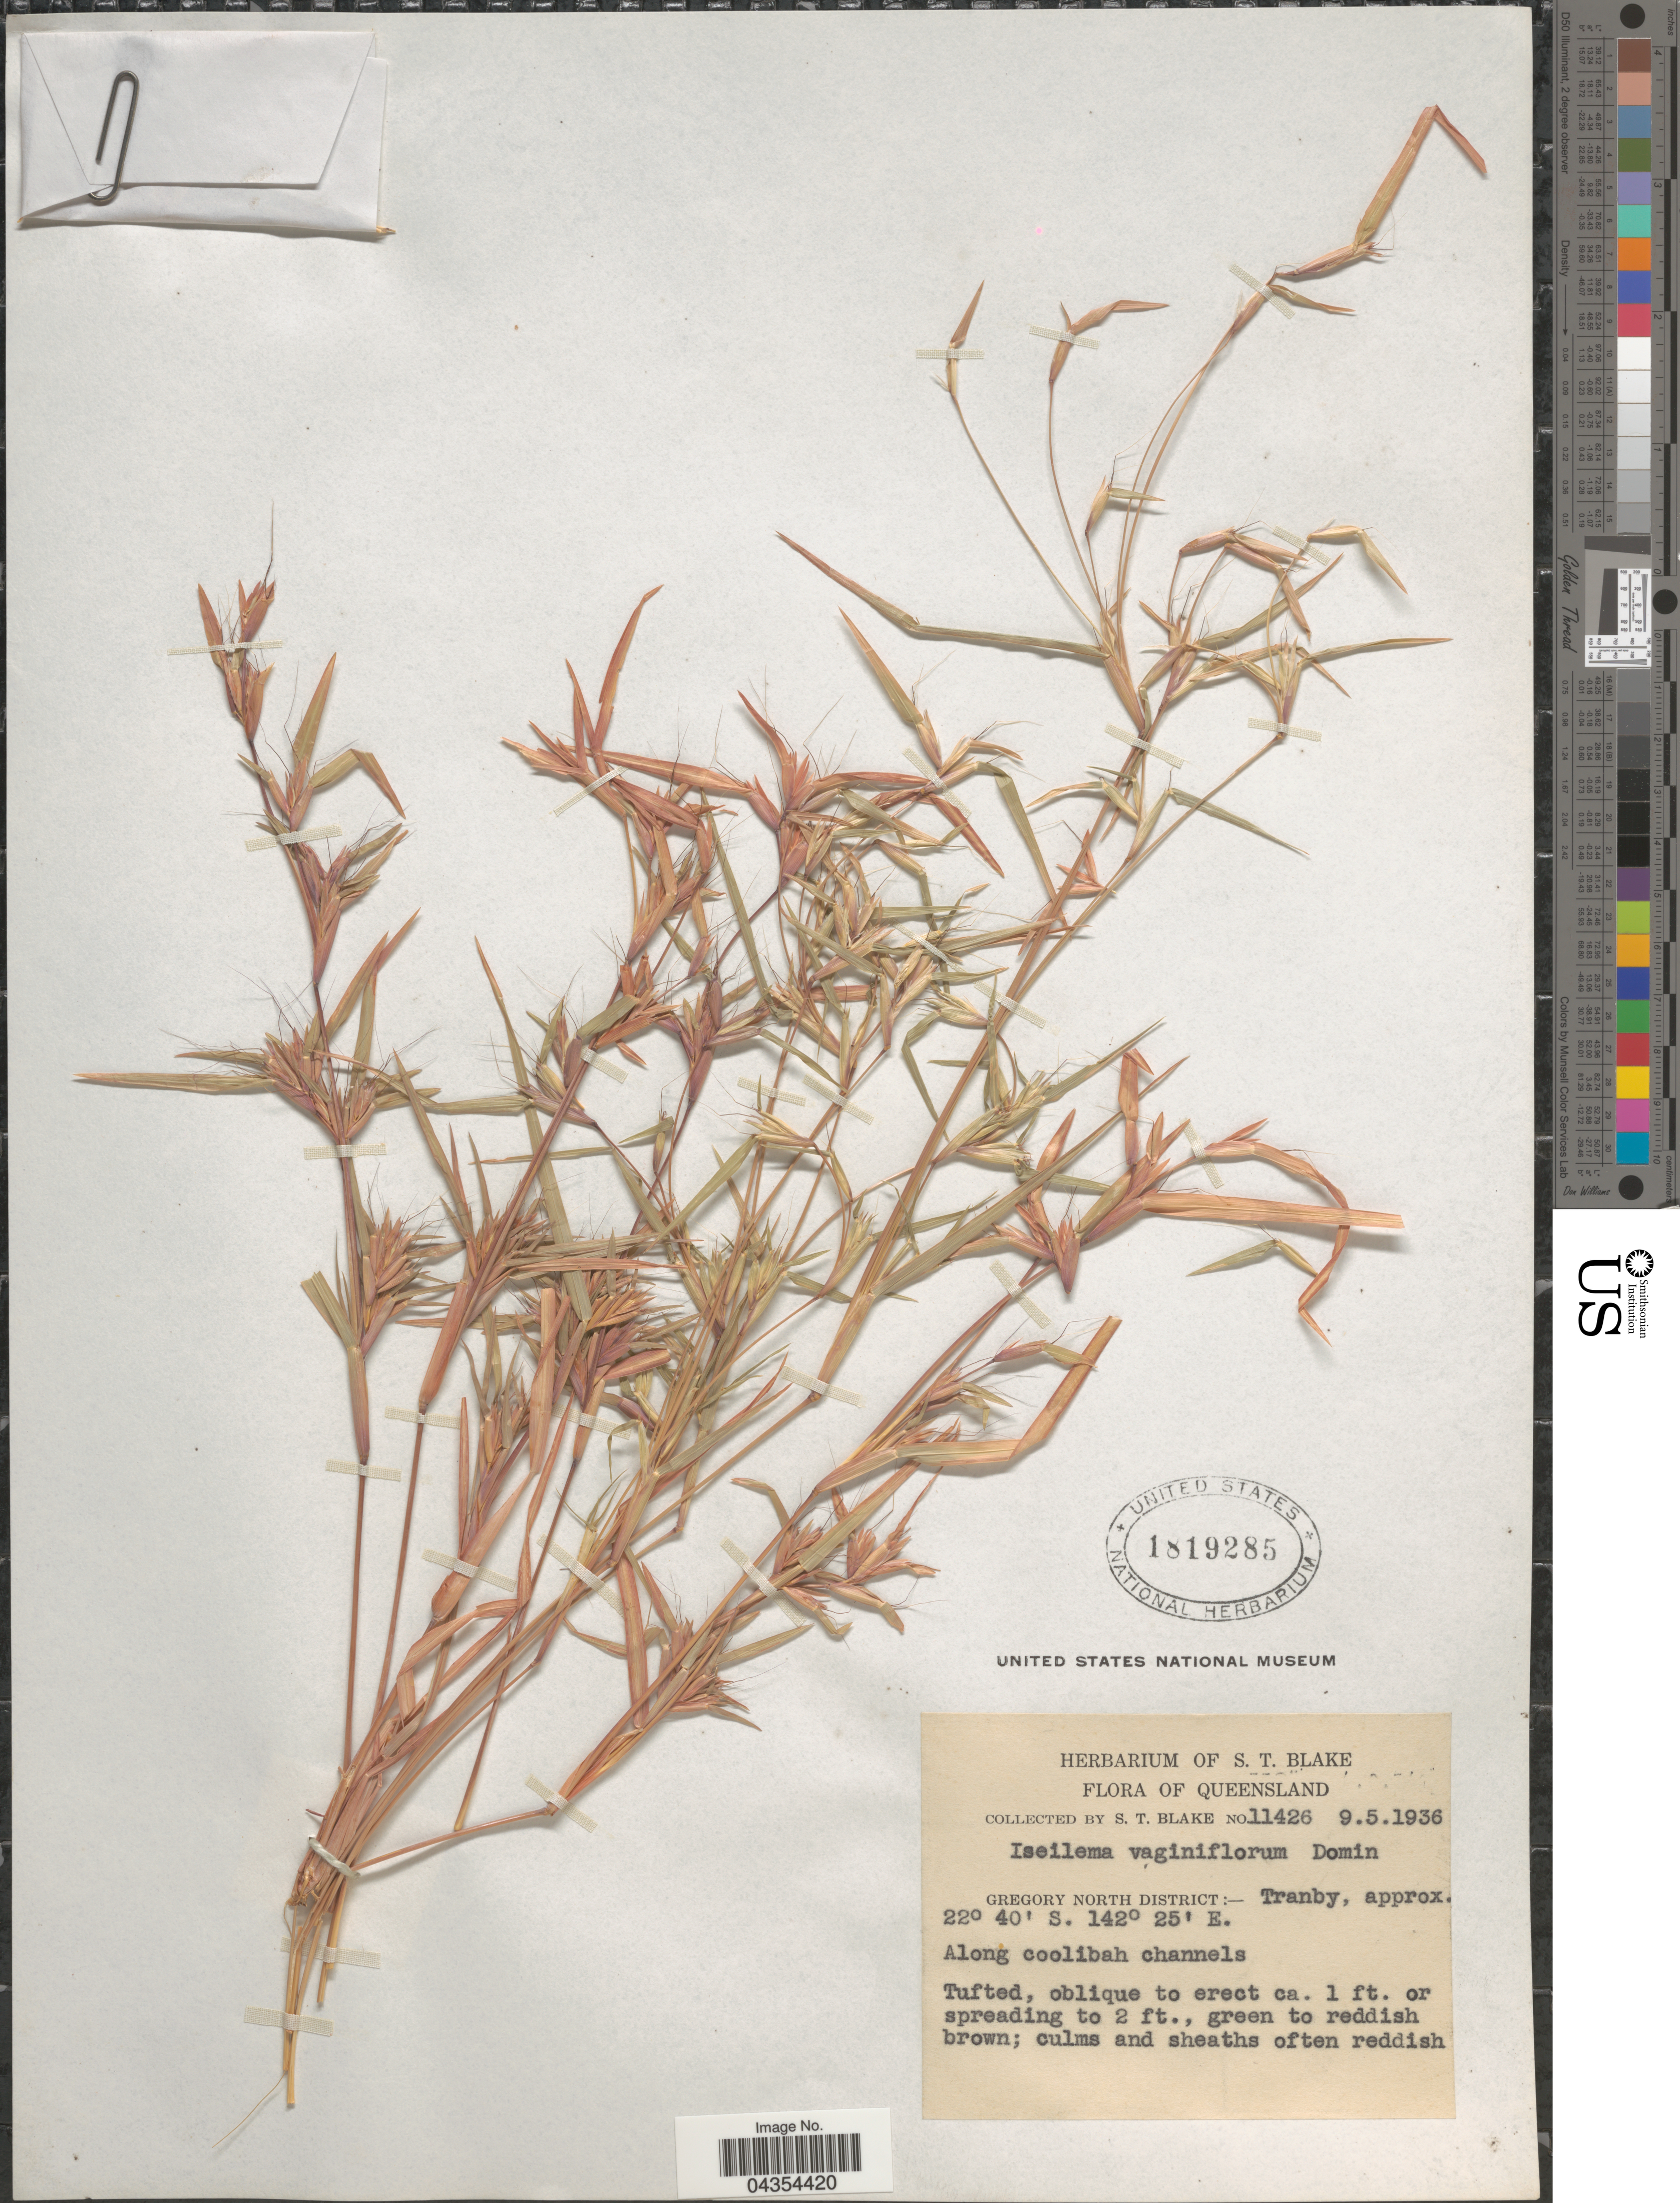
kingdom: Plantae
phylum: Tracheophyta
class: Liliopsida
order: Poales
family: Poaceae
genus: Iseilema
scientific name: Iseilema vaginiflorum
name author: Domin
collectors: S. T. Blake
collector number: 11426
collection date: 1936-05-09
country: Australia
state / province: Queensland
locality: Gregory North District:- Tranby.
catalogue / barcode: US 1819285